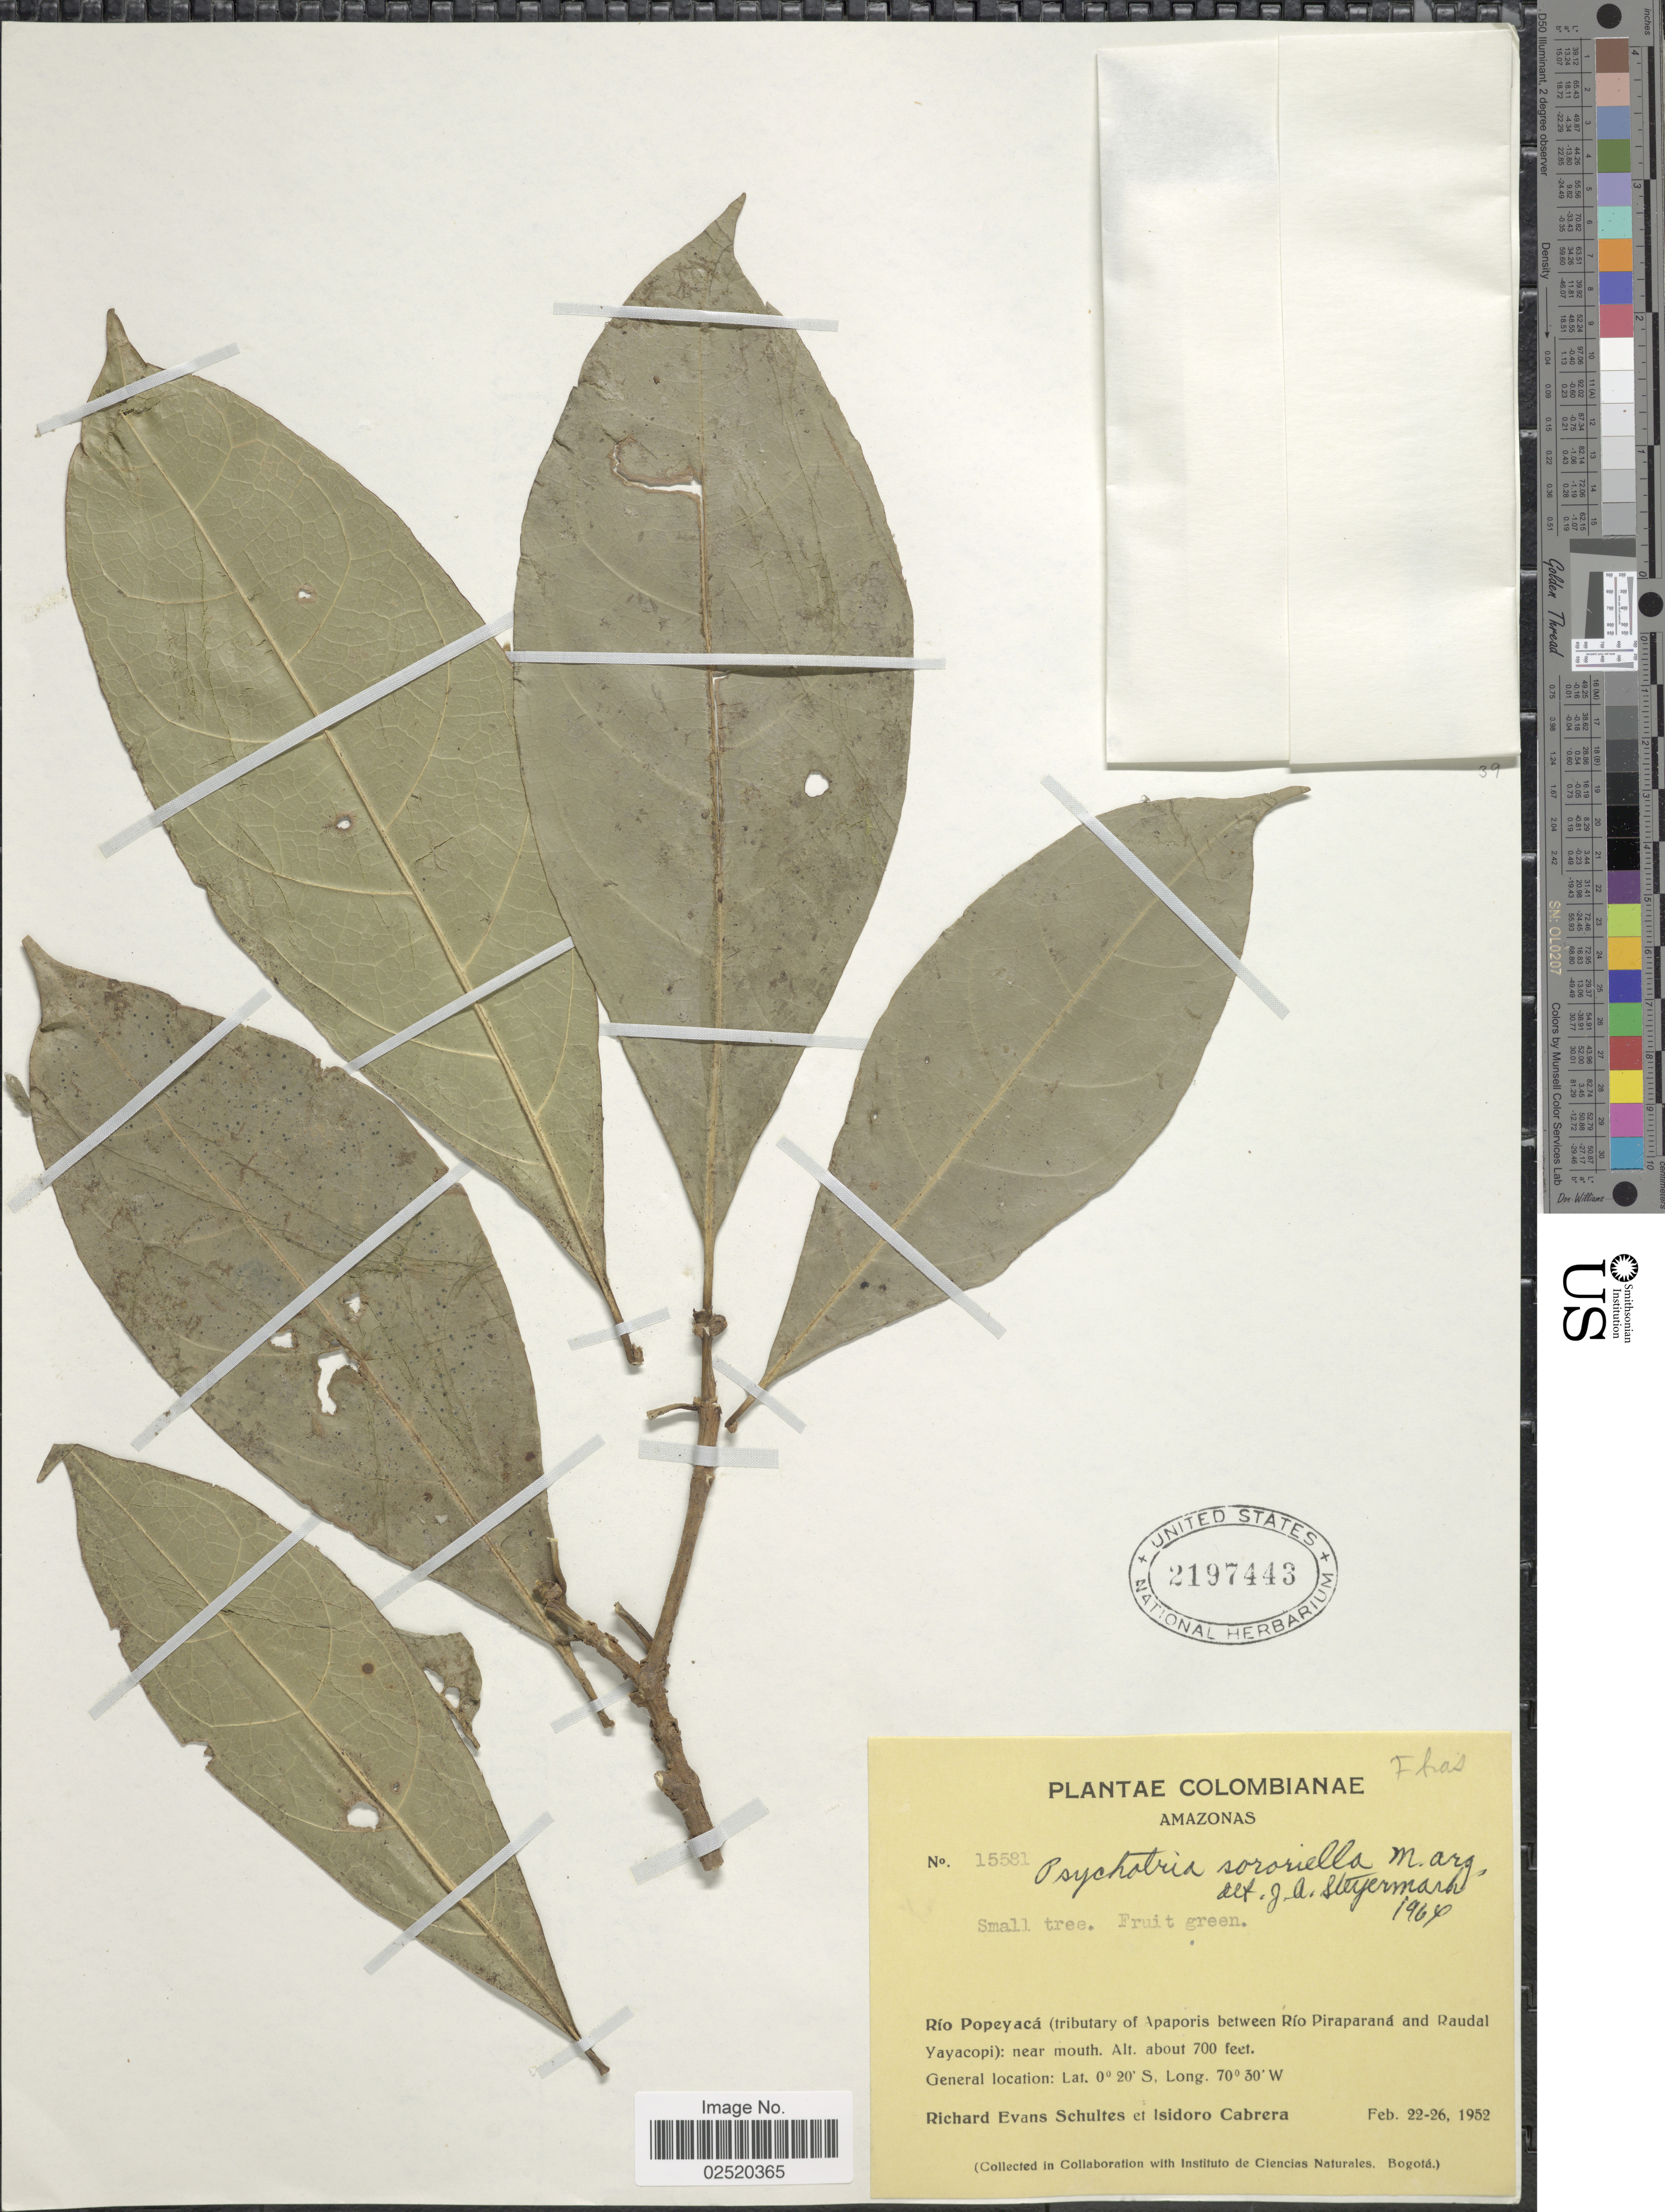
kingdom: Plantae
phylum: Tracheophyta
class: Magnoliopsida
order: Gentianales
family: Rubiaceae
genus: Psychotria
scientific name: Psychotria sororiella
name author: Müll. Arg.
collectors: R. E. Schultes & I. Cabrera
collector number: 15581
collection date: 1952-02-22/1952-02-26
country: Colombia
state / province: Amazônas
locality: Amazonas, Rio Popeyaca (tributary of Apaporis between Rio Piraparana and Raudal Yayacopi) near mouth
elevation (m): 213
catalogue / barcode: US 2197443